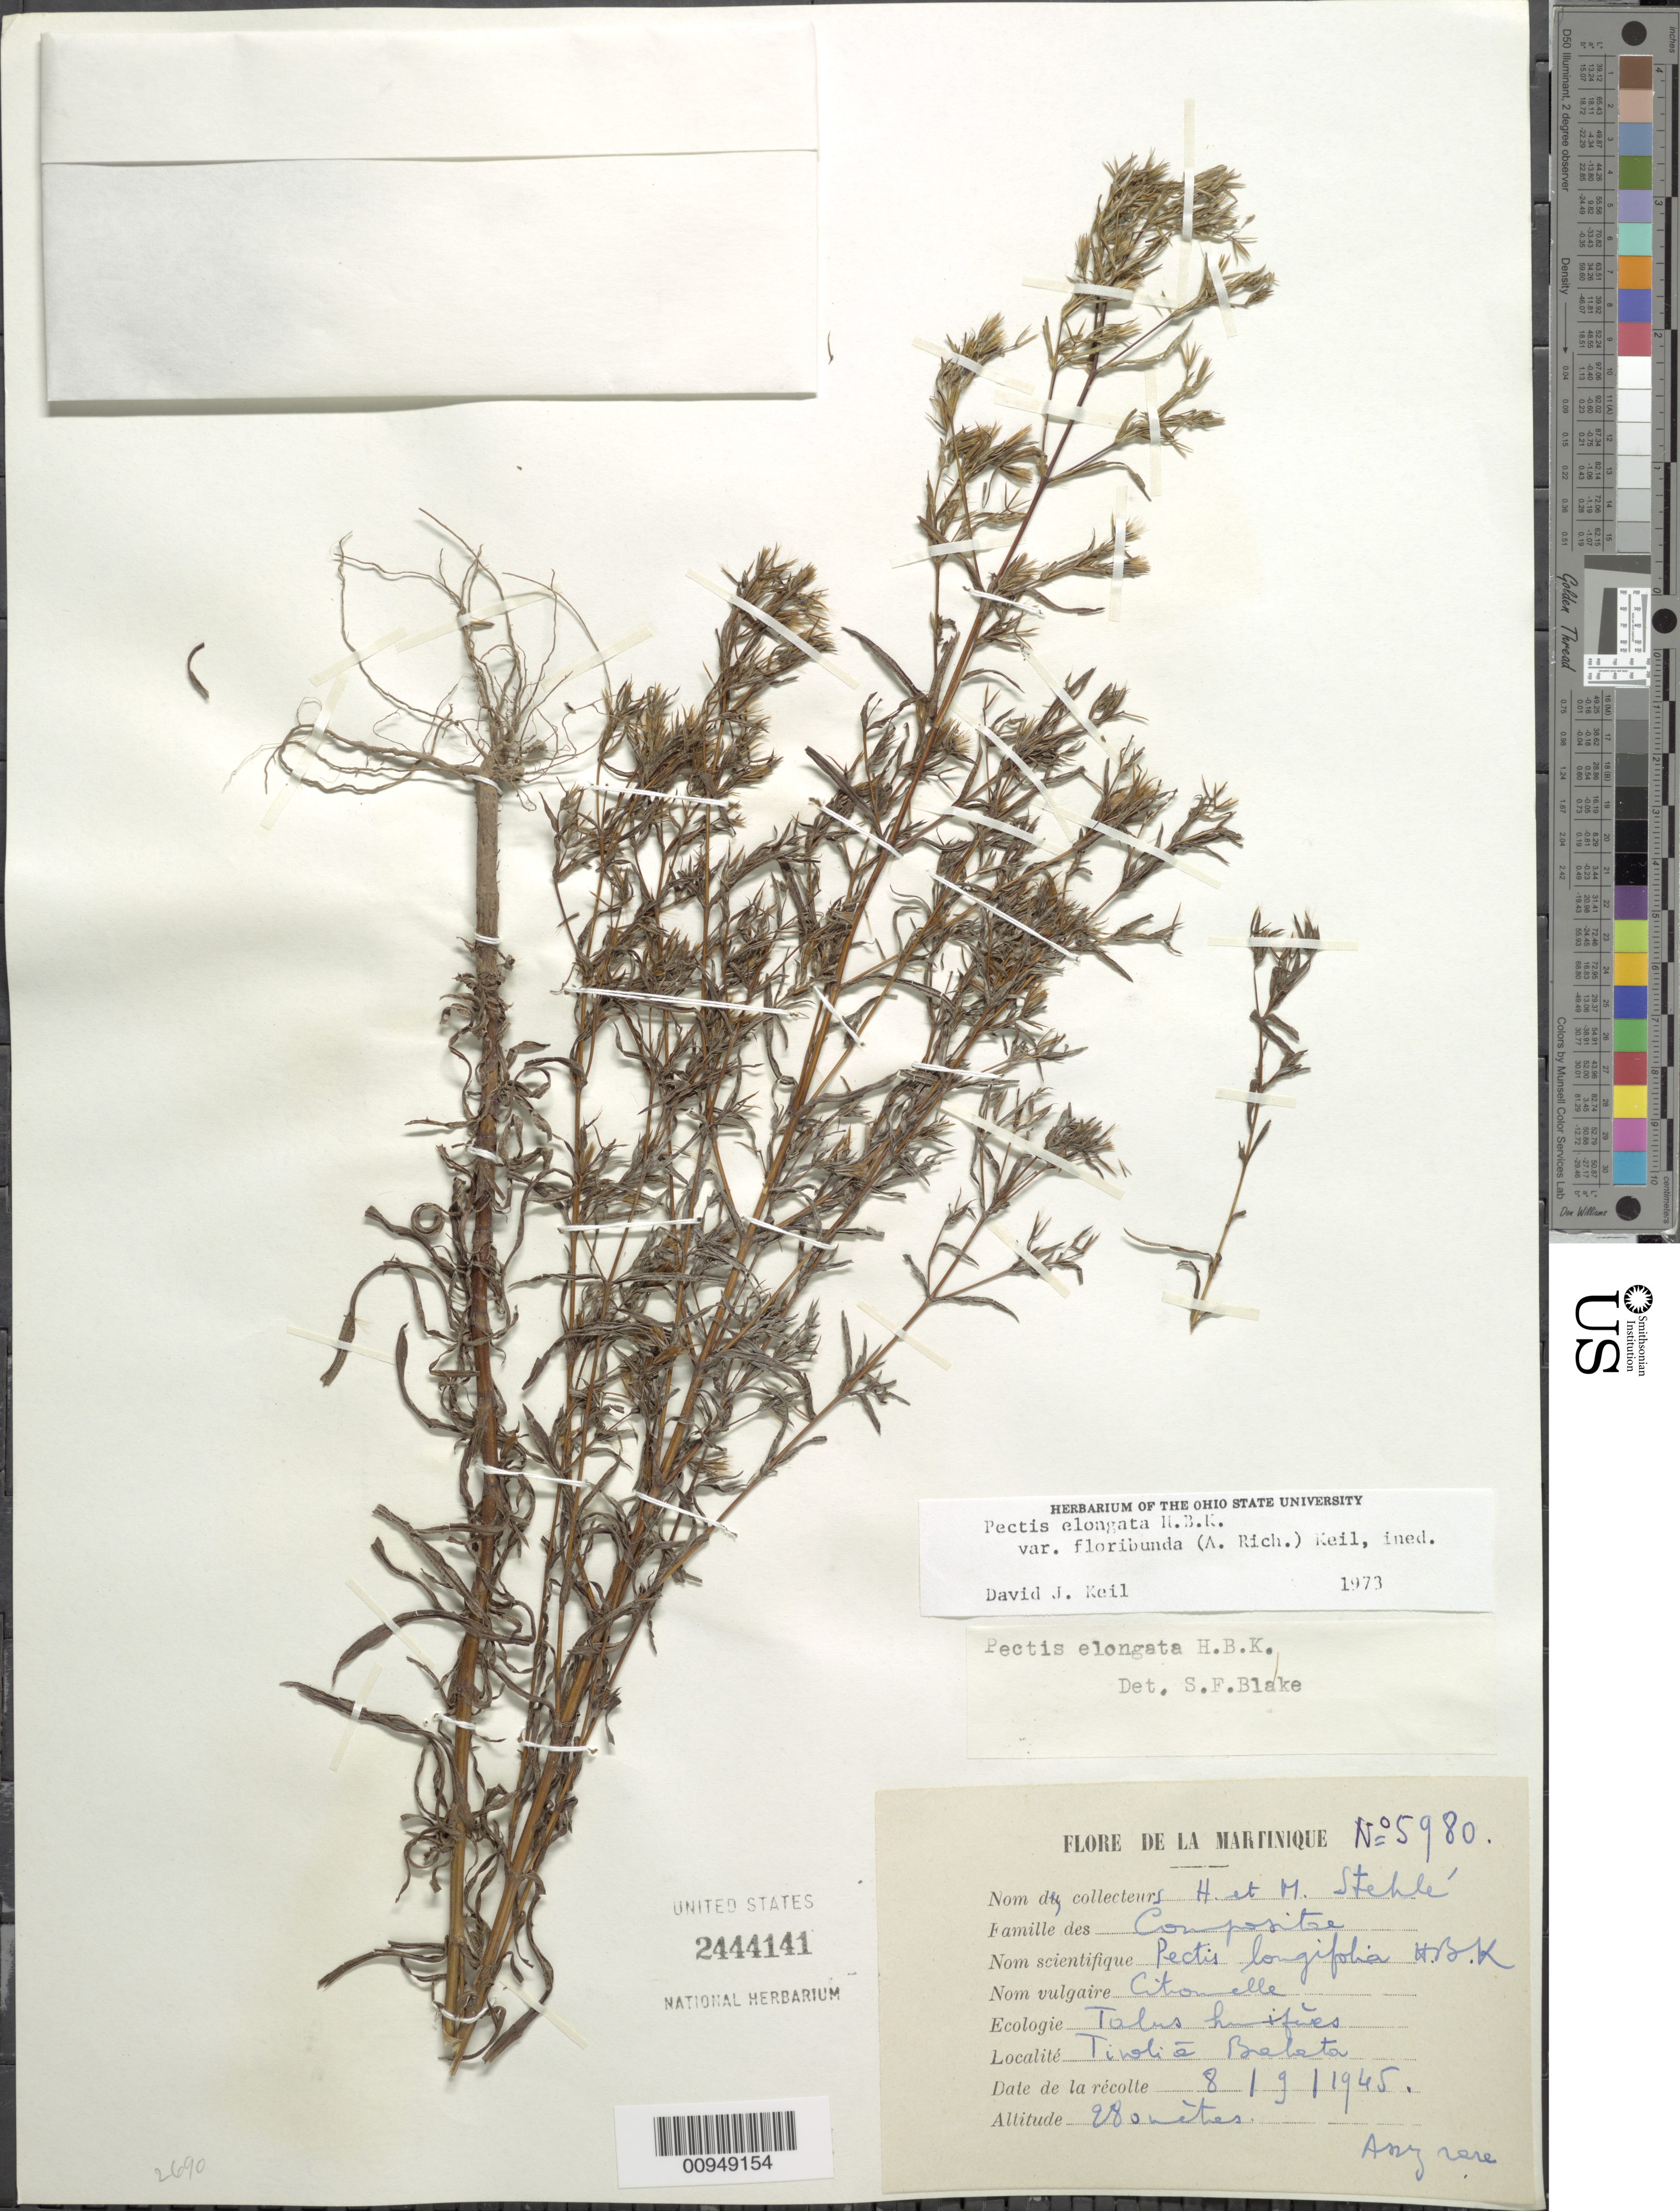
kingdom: Plantae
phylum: Tracheophyta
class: Magnoliopsida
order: Asterales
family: Asteraceae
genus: Pectis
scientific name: Pectis elongata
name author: Kunth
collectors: H. Stehlé & M. Stehlé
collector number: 5980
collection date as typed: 09 Sep 1945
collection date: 1945-09-09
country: Martinique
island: Martinique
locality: Tivoli à Balata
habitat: Tallus humides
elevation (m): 280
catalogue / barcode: US 2444141